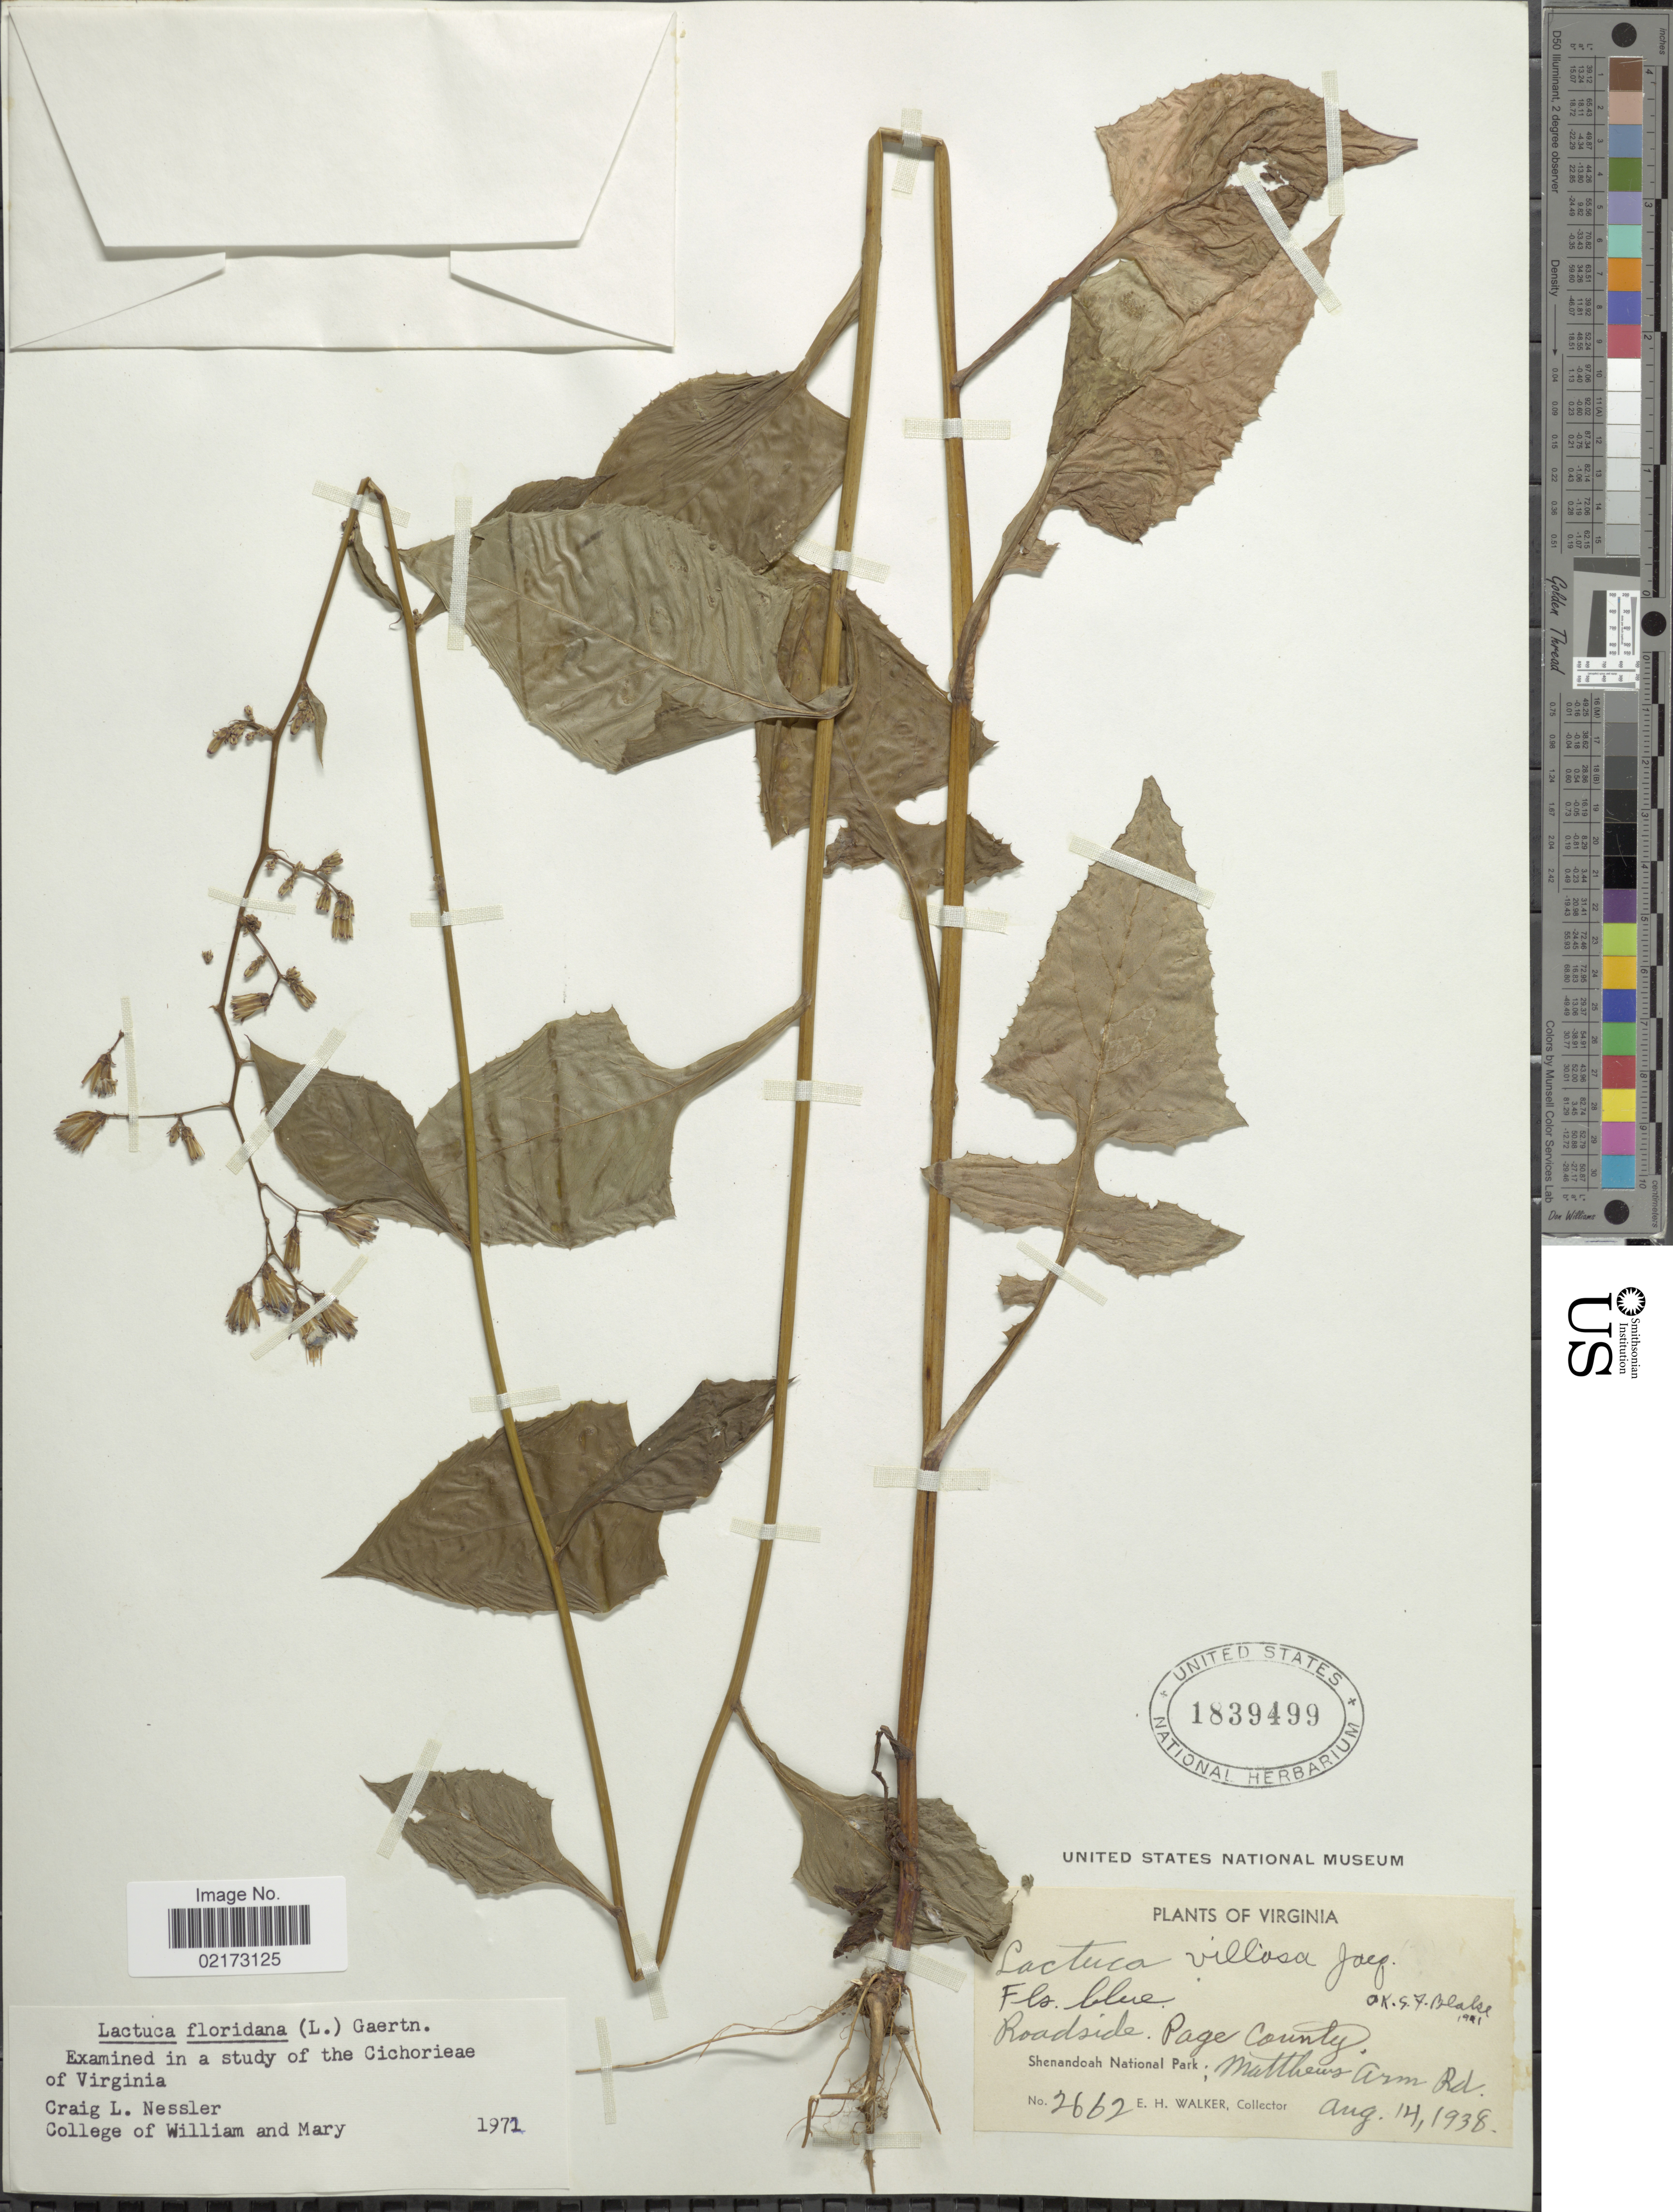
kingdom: Plantae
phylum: Tracheophyta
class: Magnoliopsida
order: Asterales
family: Asteraceae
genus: Lactuca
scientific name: Lactuca floridana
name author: (L.) Gaertn.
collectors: E. H. Walker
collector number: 2662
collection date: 1938-08-14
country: United States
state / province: Virginia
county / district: Page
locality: Shenandoah National Park, Matthews Arm Rd.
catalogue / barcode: US 1839499